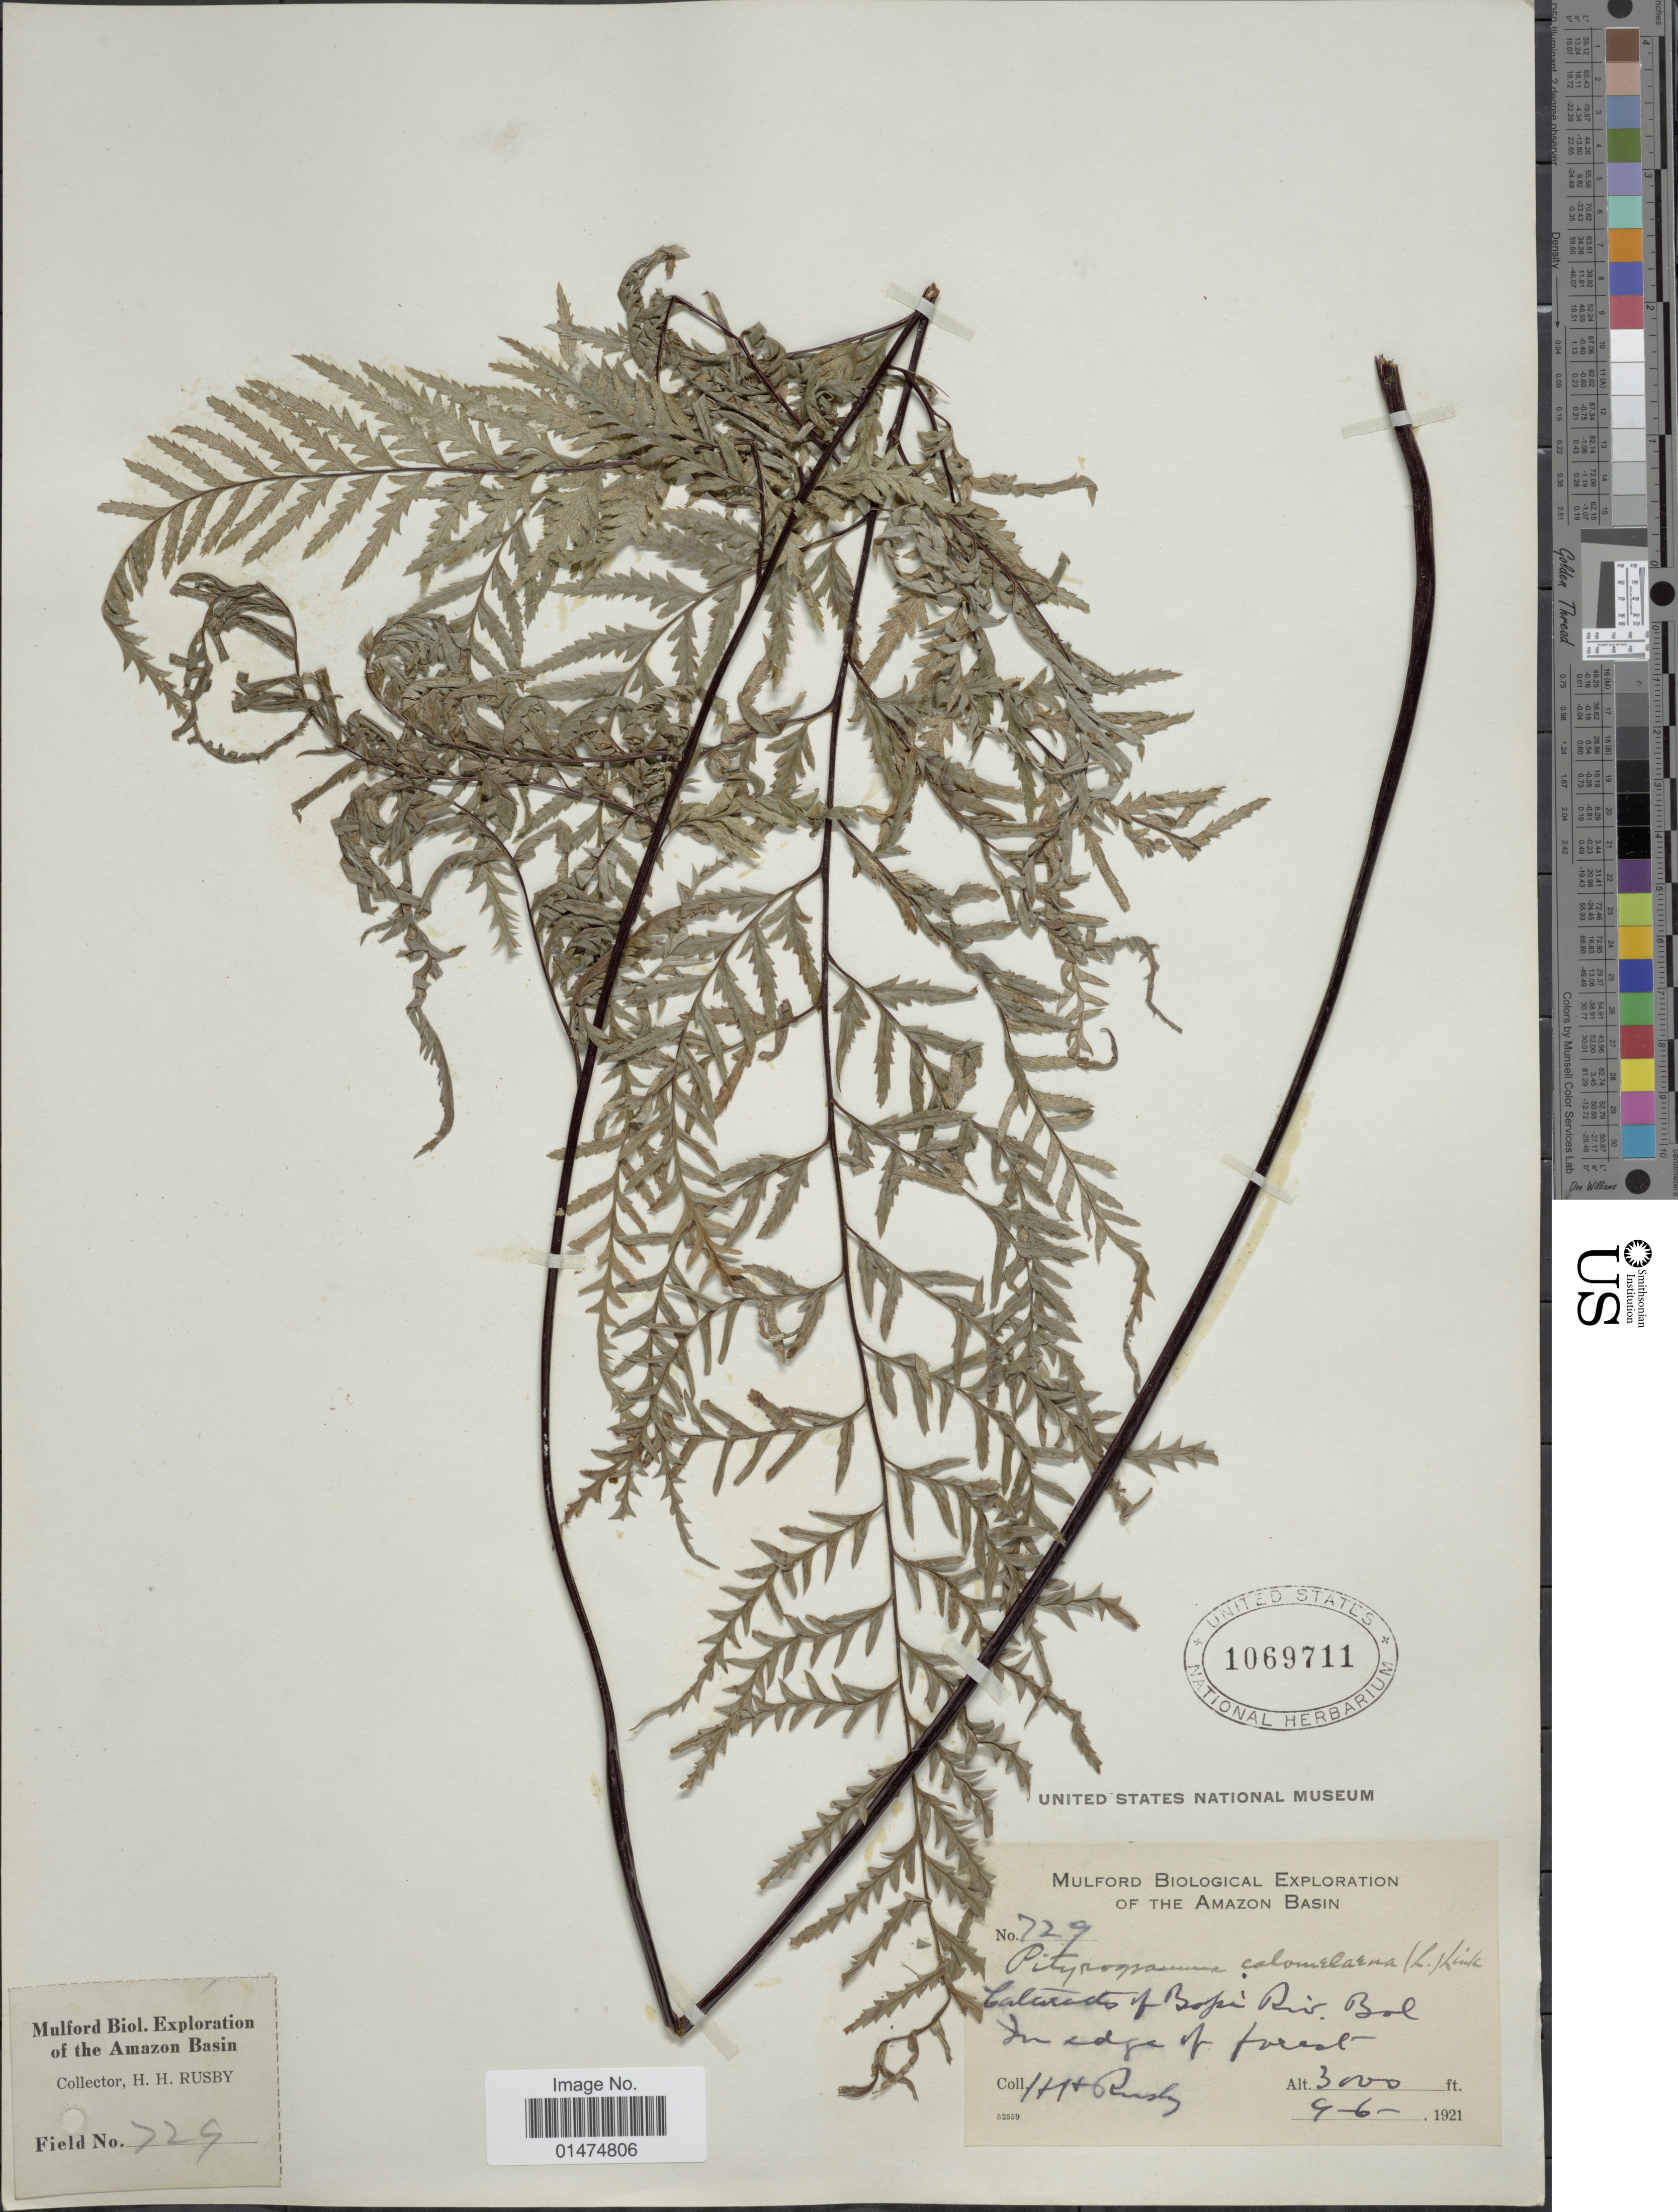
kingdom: Plantae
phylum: Tracheophyta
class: Polypodiopsida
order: Polypodiales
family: Pteridaceae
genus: Pityrogramma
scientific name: Pityrogramma calomelanos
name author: (L.) Link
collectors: H. H. Rusby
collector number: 729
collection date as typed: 9-6-1921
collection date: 1921-09-06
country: Bolivia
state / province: La Paz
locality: Cataracts of the Bopi River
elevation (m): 914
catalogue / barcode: US 1069711